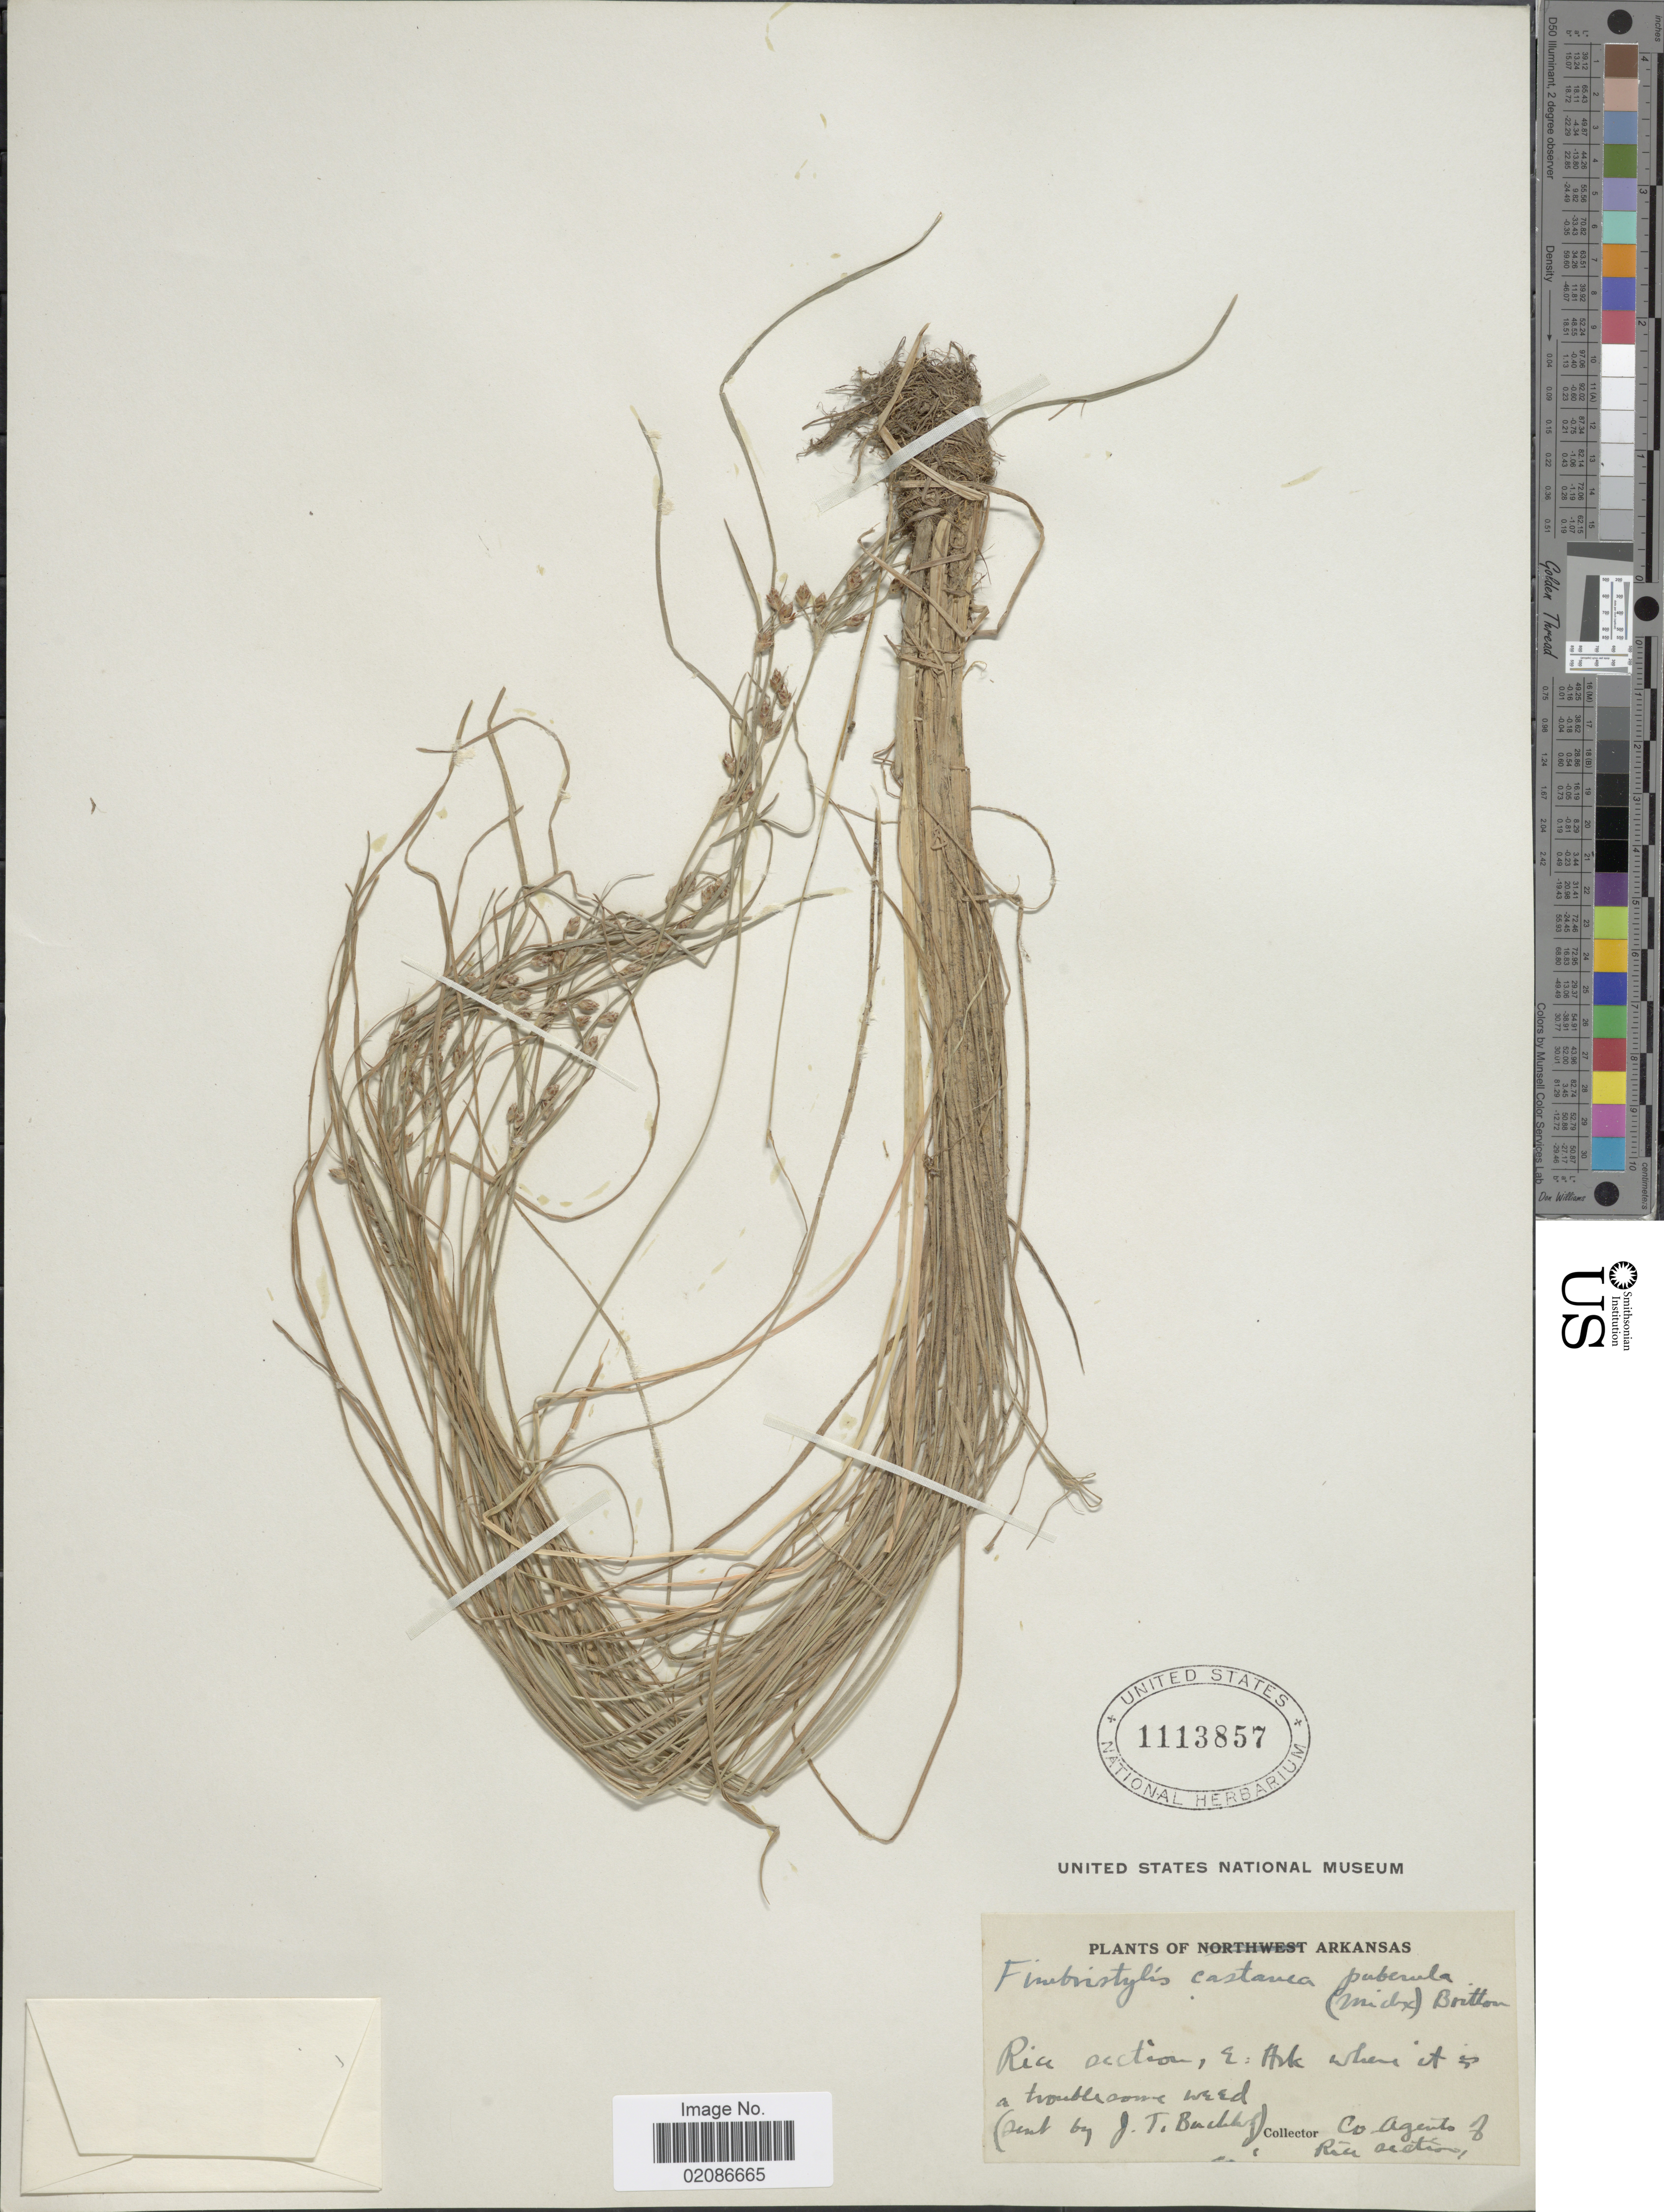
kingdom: Plantae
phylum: Tracheophyta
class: Liliopsida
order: Poales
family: Cyperaceae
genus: Fimbristylis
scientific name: Fimbristylis tomentosa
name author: Vahl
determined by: Strong, Mark T., (BOT), Smithsonian Institution - National Museum of Natural History (UNITED STATES)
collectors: Agents of Rice section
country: United States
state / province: Arkansas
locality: Rice section, E. Ark. where it is a troublesom weed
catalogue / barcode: US 1113857